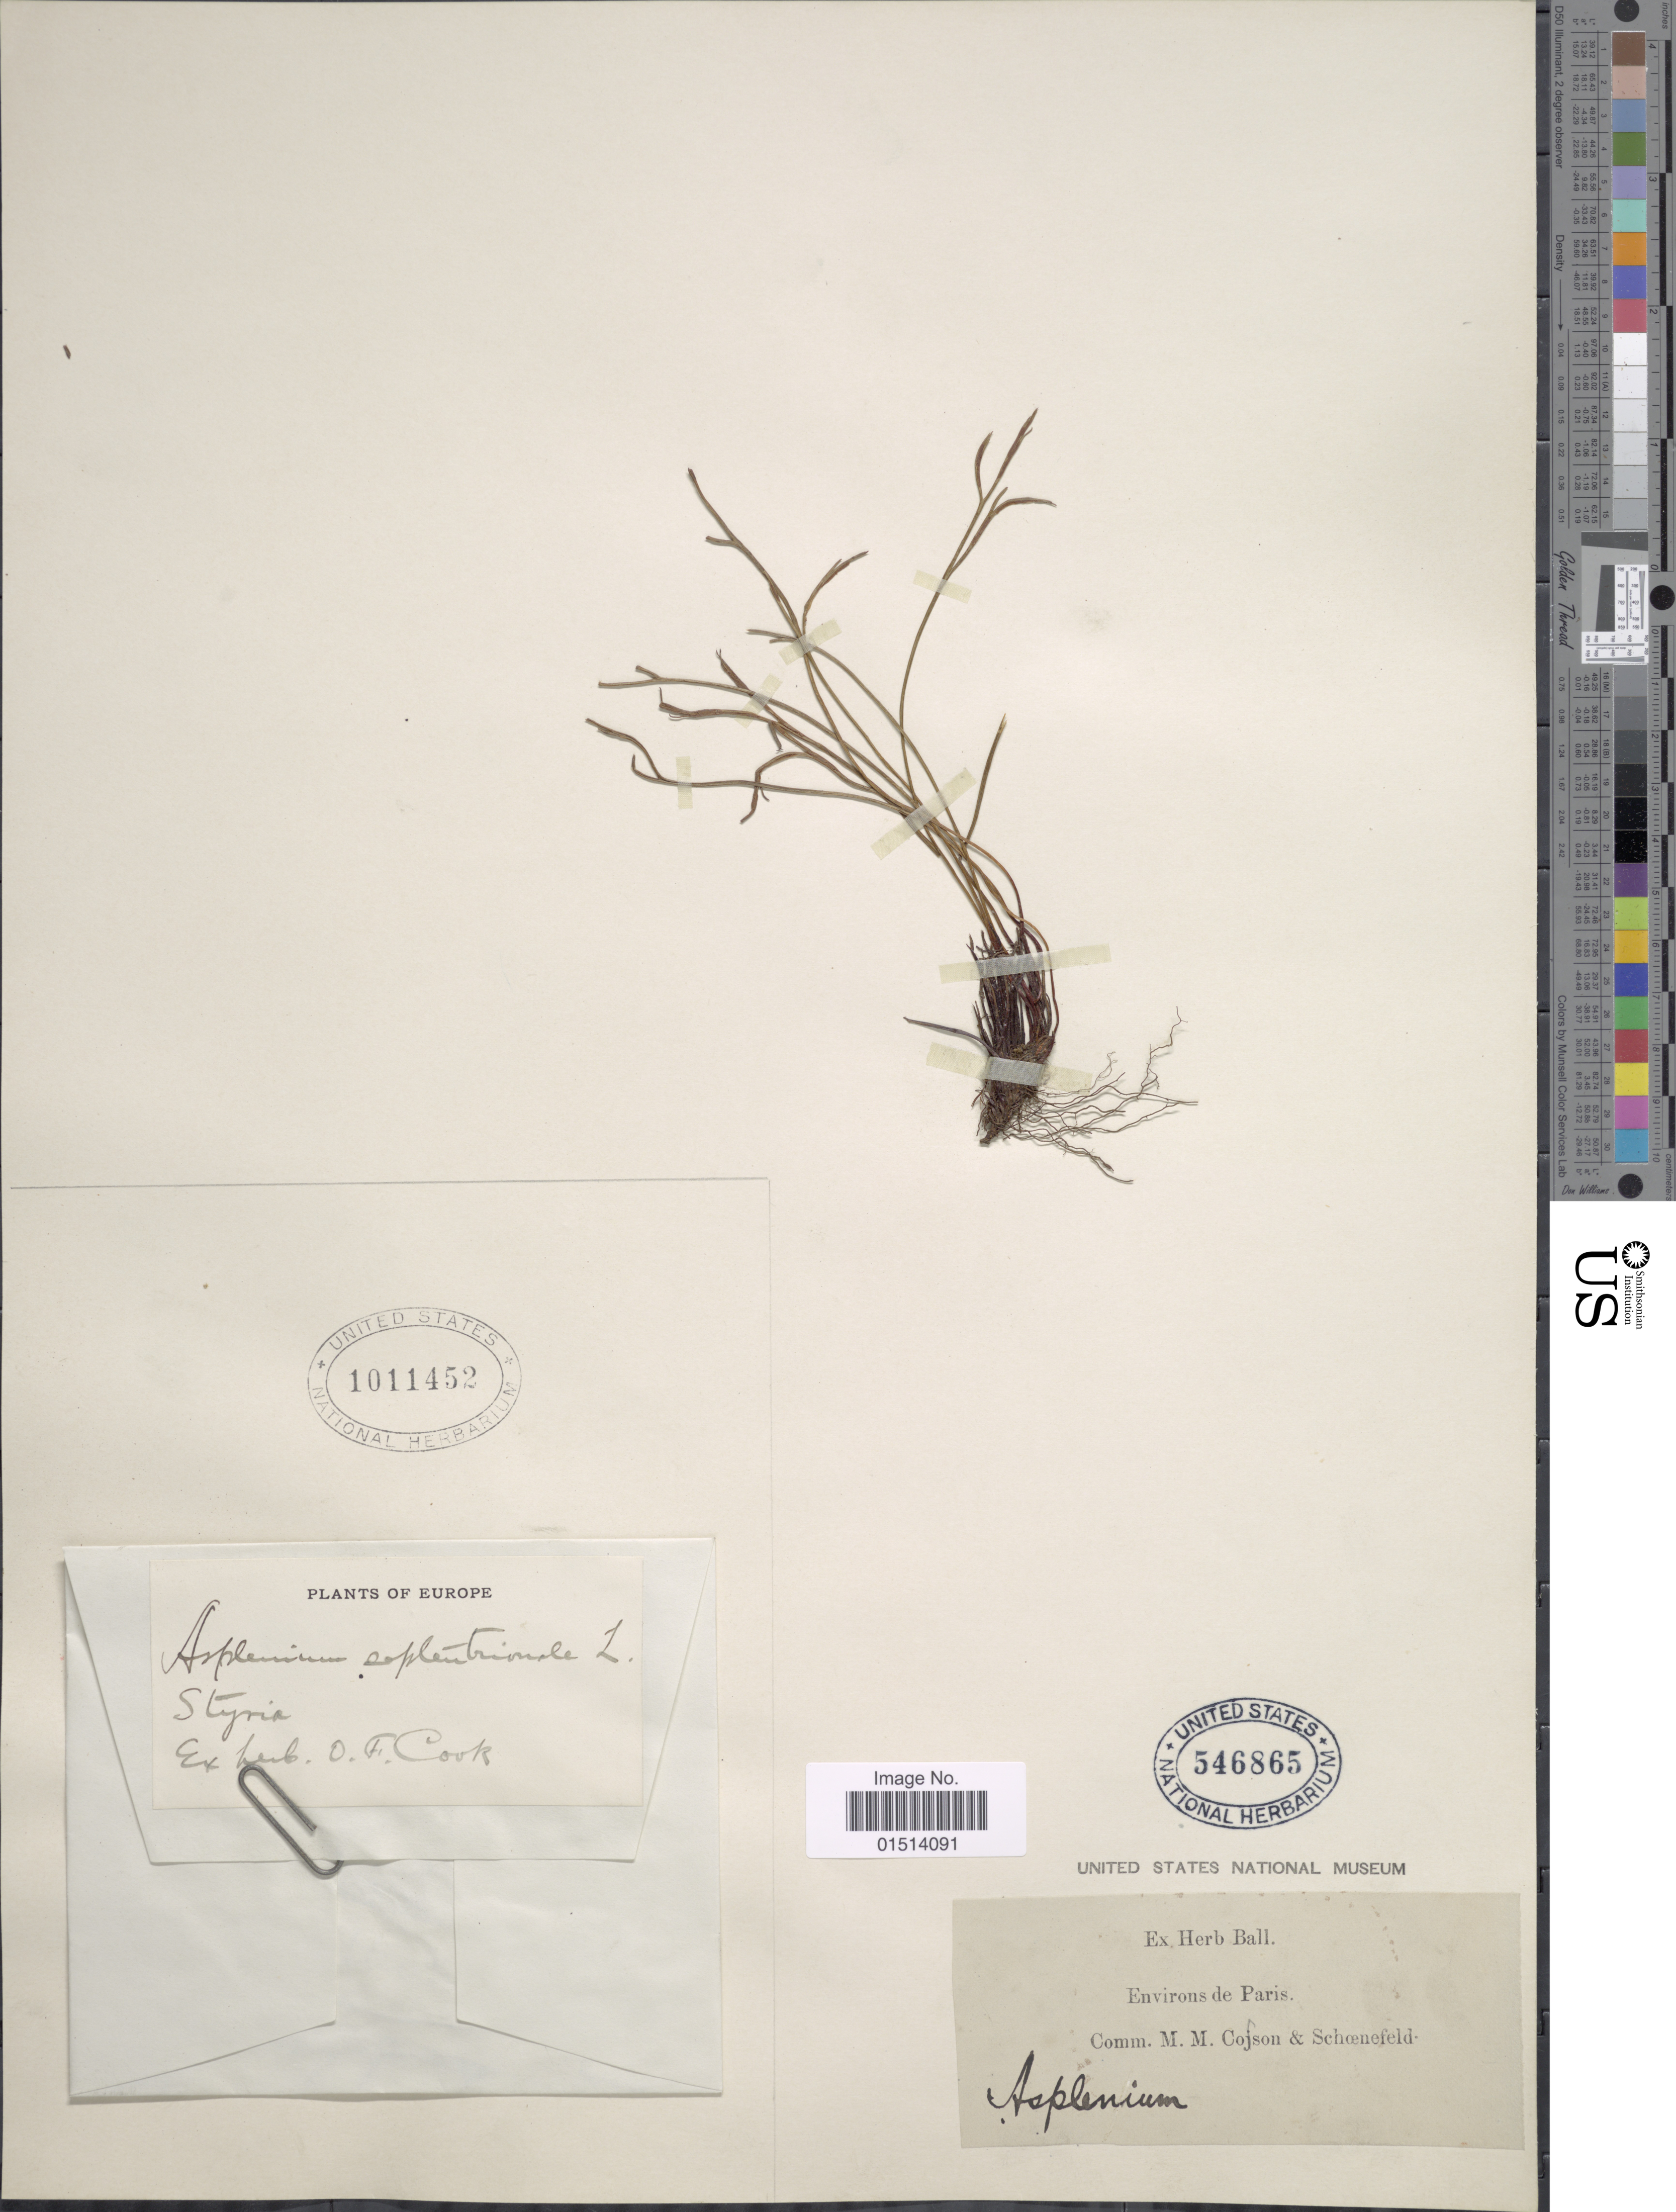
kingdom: Plantae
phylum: Tracheophyta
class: Polypodiopsida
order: Polypodiales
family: Aspleniaceae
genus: Asplenium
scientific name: Asplenium septentrionale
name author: (L.) Hoffm.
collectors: ex herb. O. F. Cook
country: Austria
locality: Europe, Styria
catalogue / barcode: US 1011452